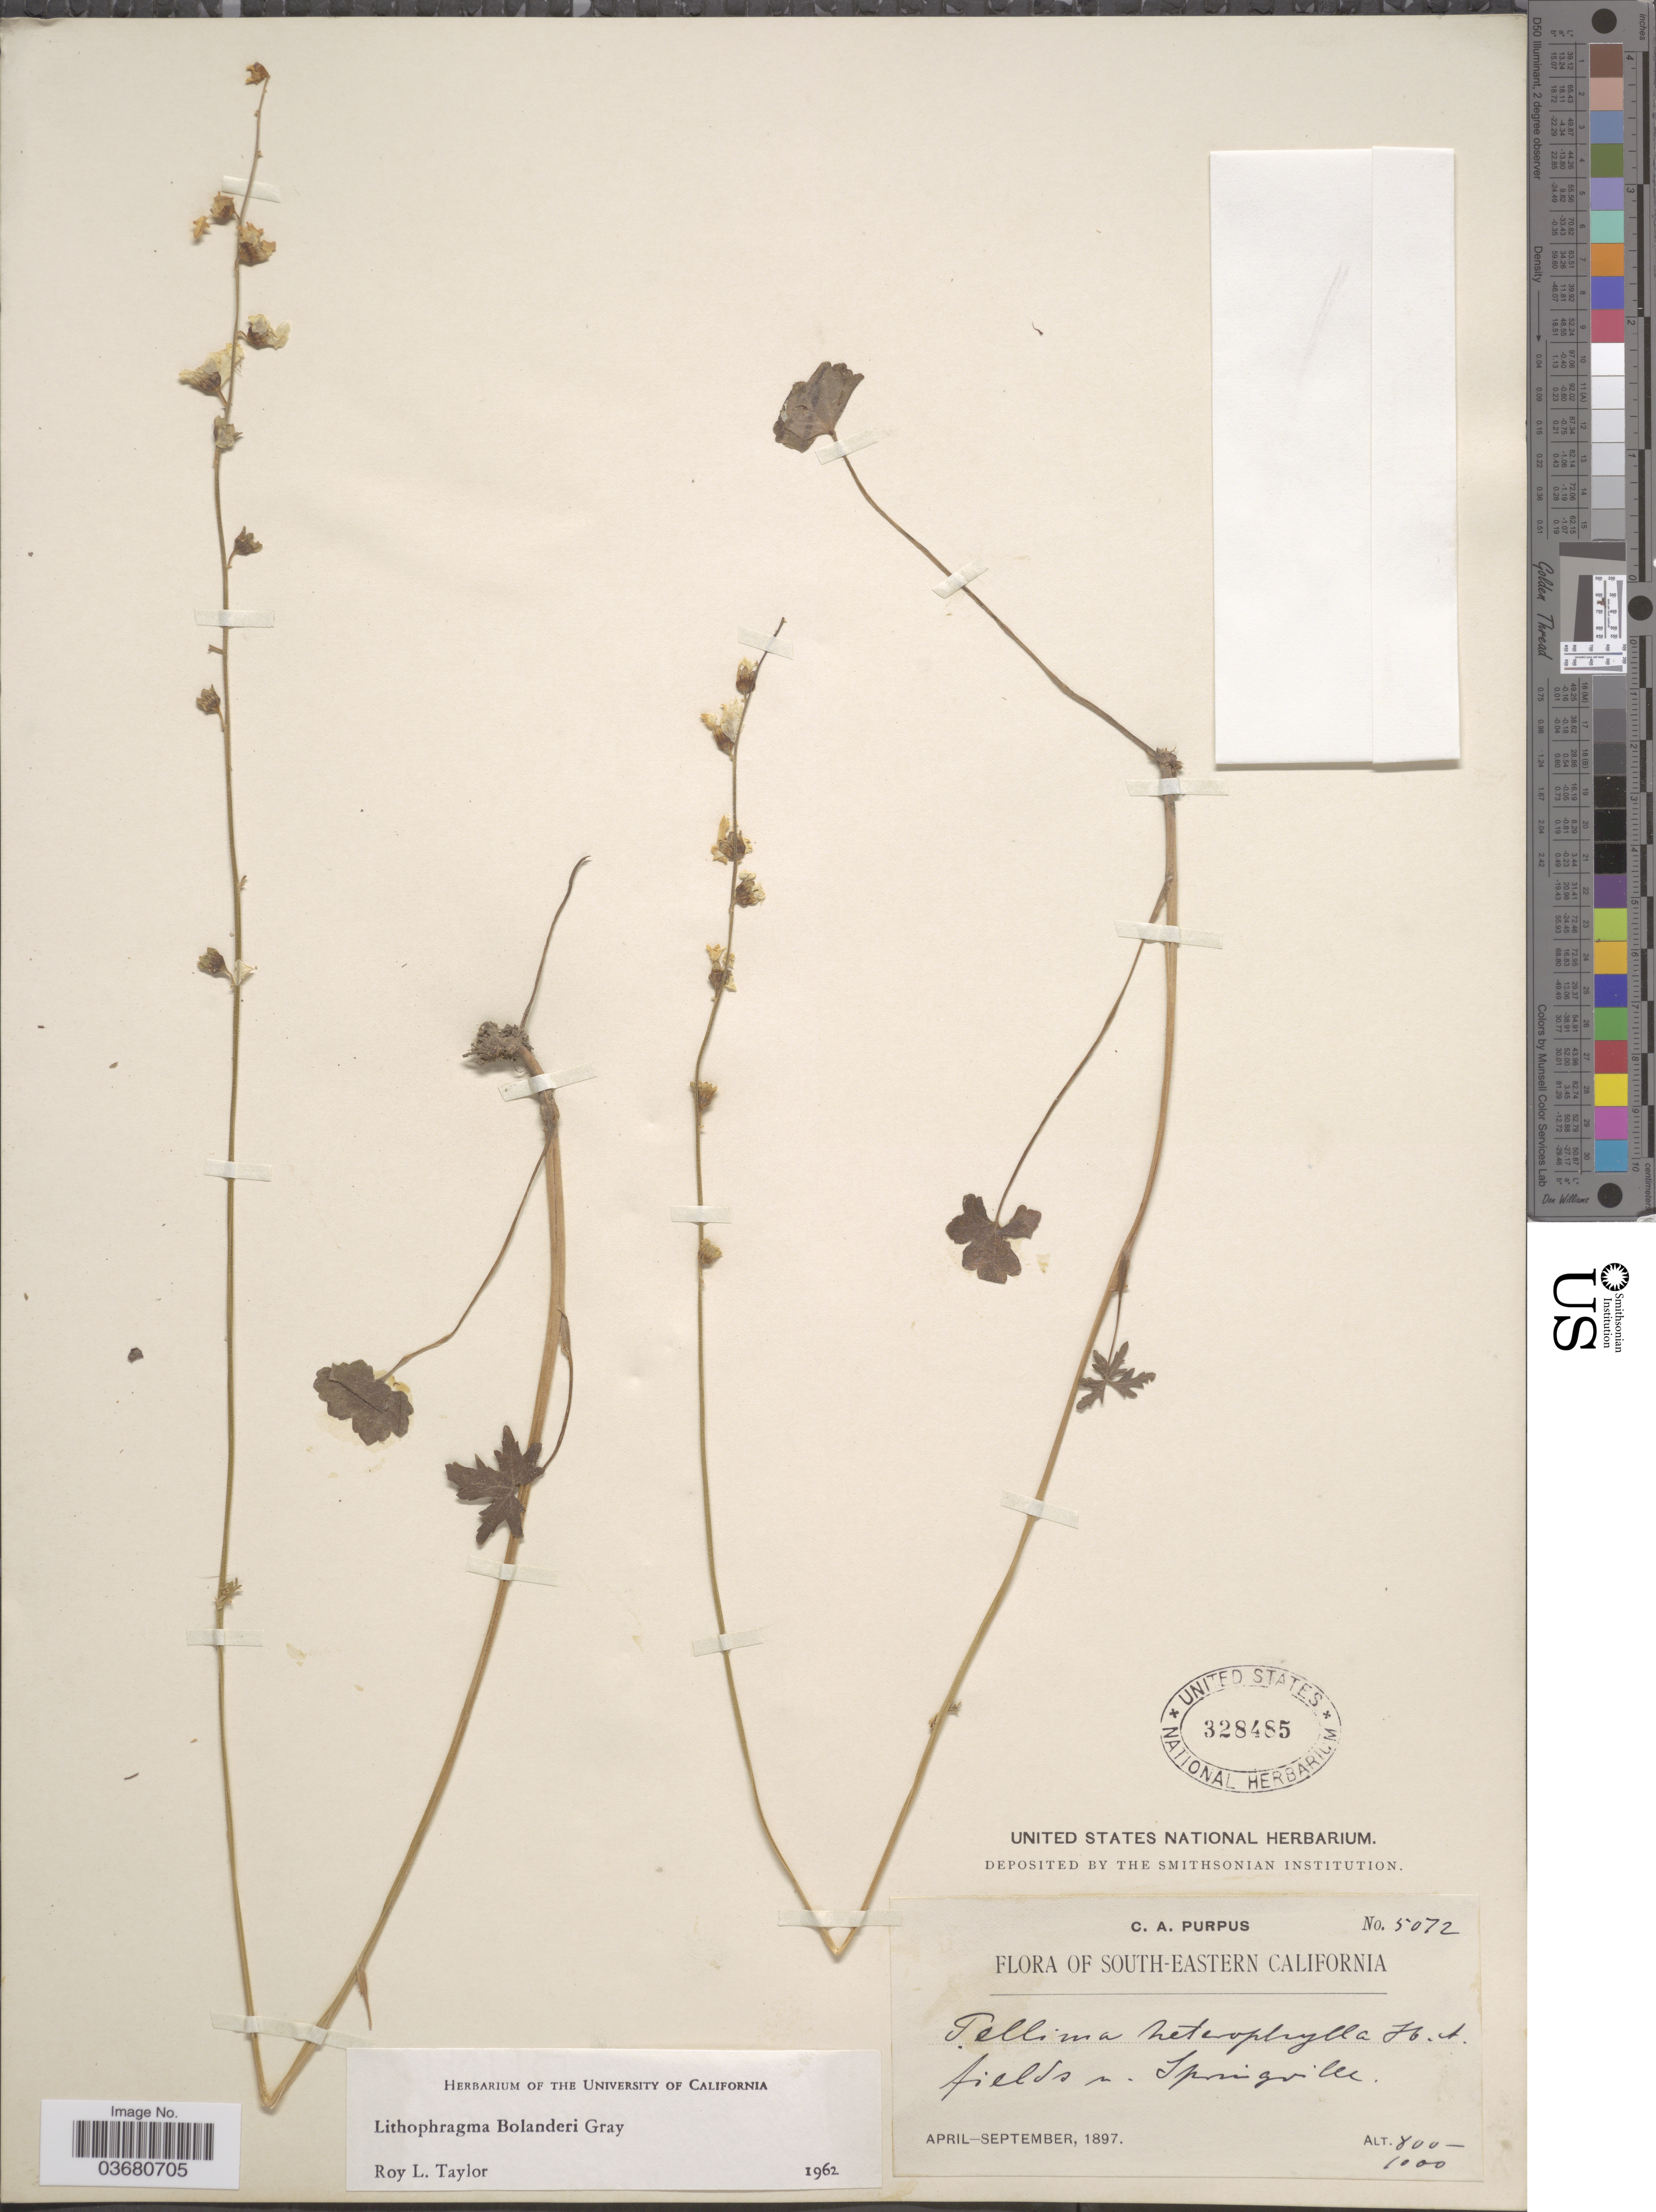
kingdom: Plantae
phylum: Tracheophyta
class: Magnoliopsida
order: Saxifragales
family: Saxifragaceae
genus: Lithophragma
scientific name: Lithophragma bolanderi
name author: A. Gray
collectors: C. A. Purpus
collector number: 5072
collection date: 1897-04/1897-09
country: United States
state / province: California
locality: South-Eastern California. Fields n. Springville.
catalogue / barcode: US 328485